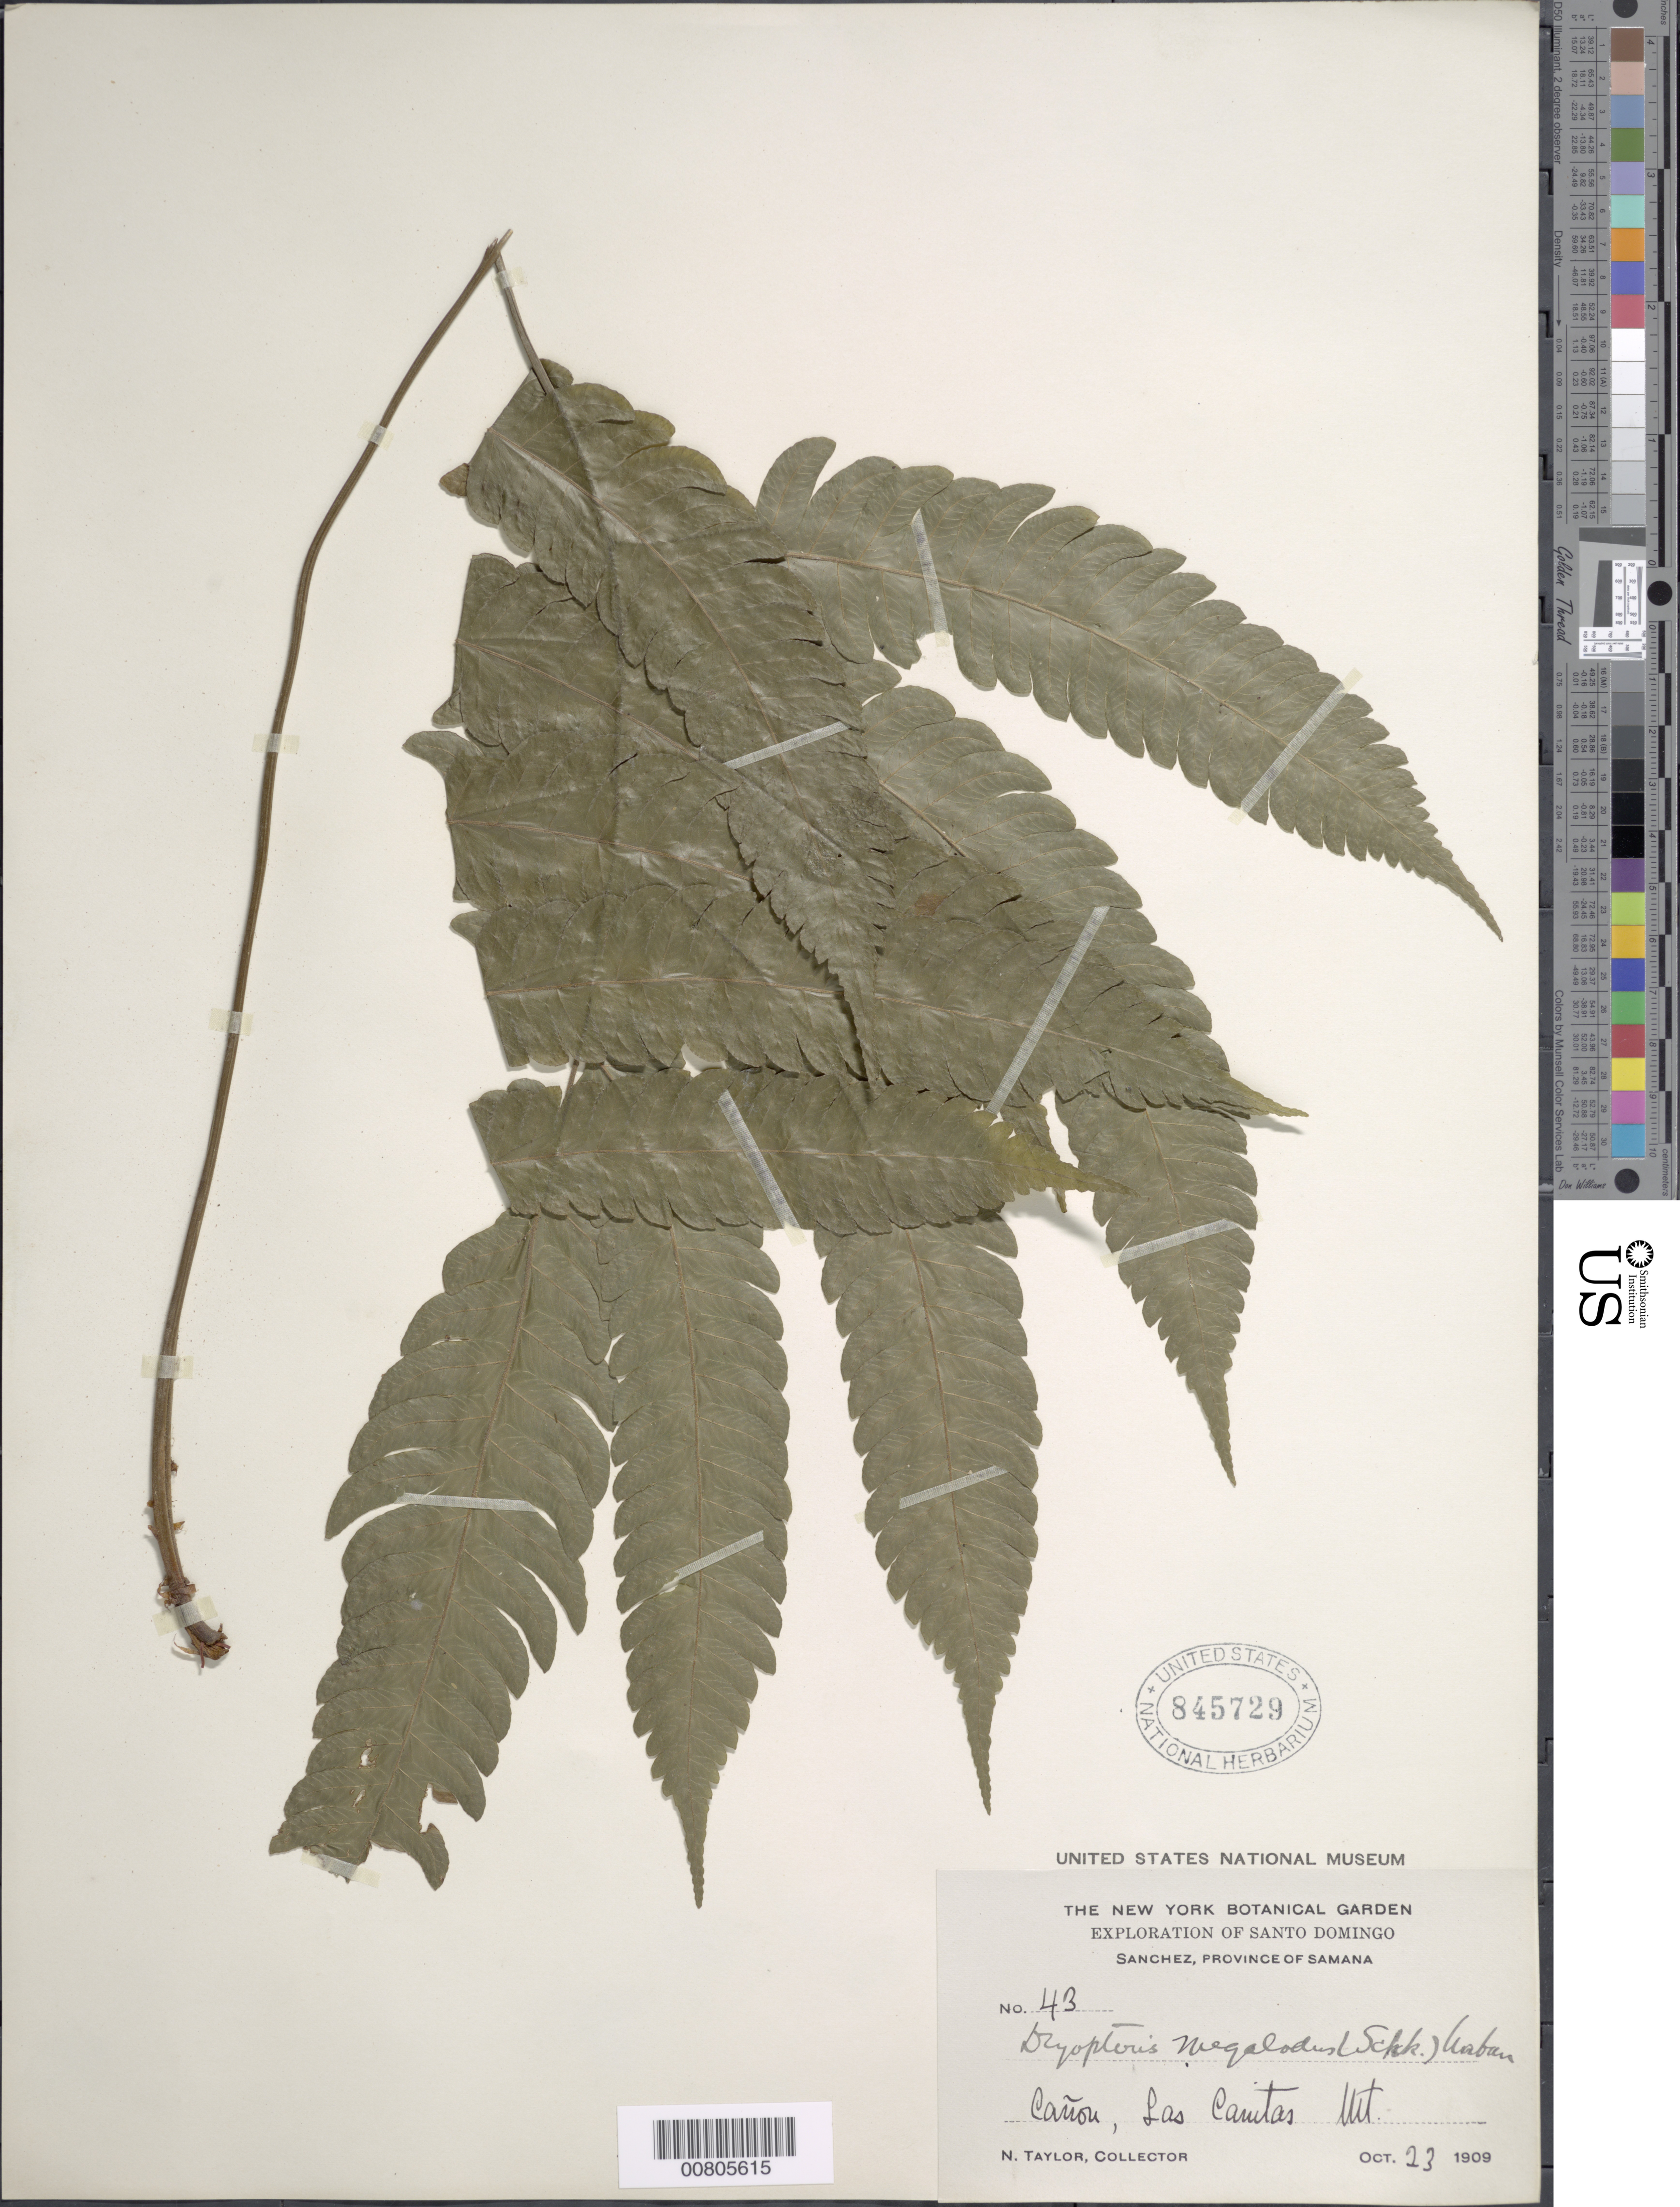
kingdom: Plantae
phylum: Tracheophyta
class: Polypodiopsida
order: Polypodiales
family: Thelypteridaceae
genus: Goniopteris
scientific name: Goniopteris pennata (Poir.) comb. nov., ined 2015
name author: (Poir.)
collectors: N. Taylor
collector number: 43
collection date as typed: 23 Oct 1909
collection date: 1909-10-23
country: Dominican Republic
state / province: Samana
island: Hispaniola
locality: Sanchez, Las Canitas Mt.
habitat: Cañon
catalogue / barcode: US 845729